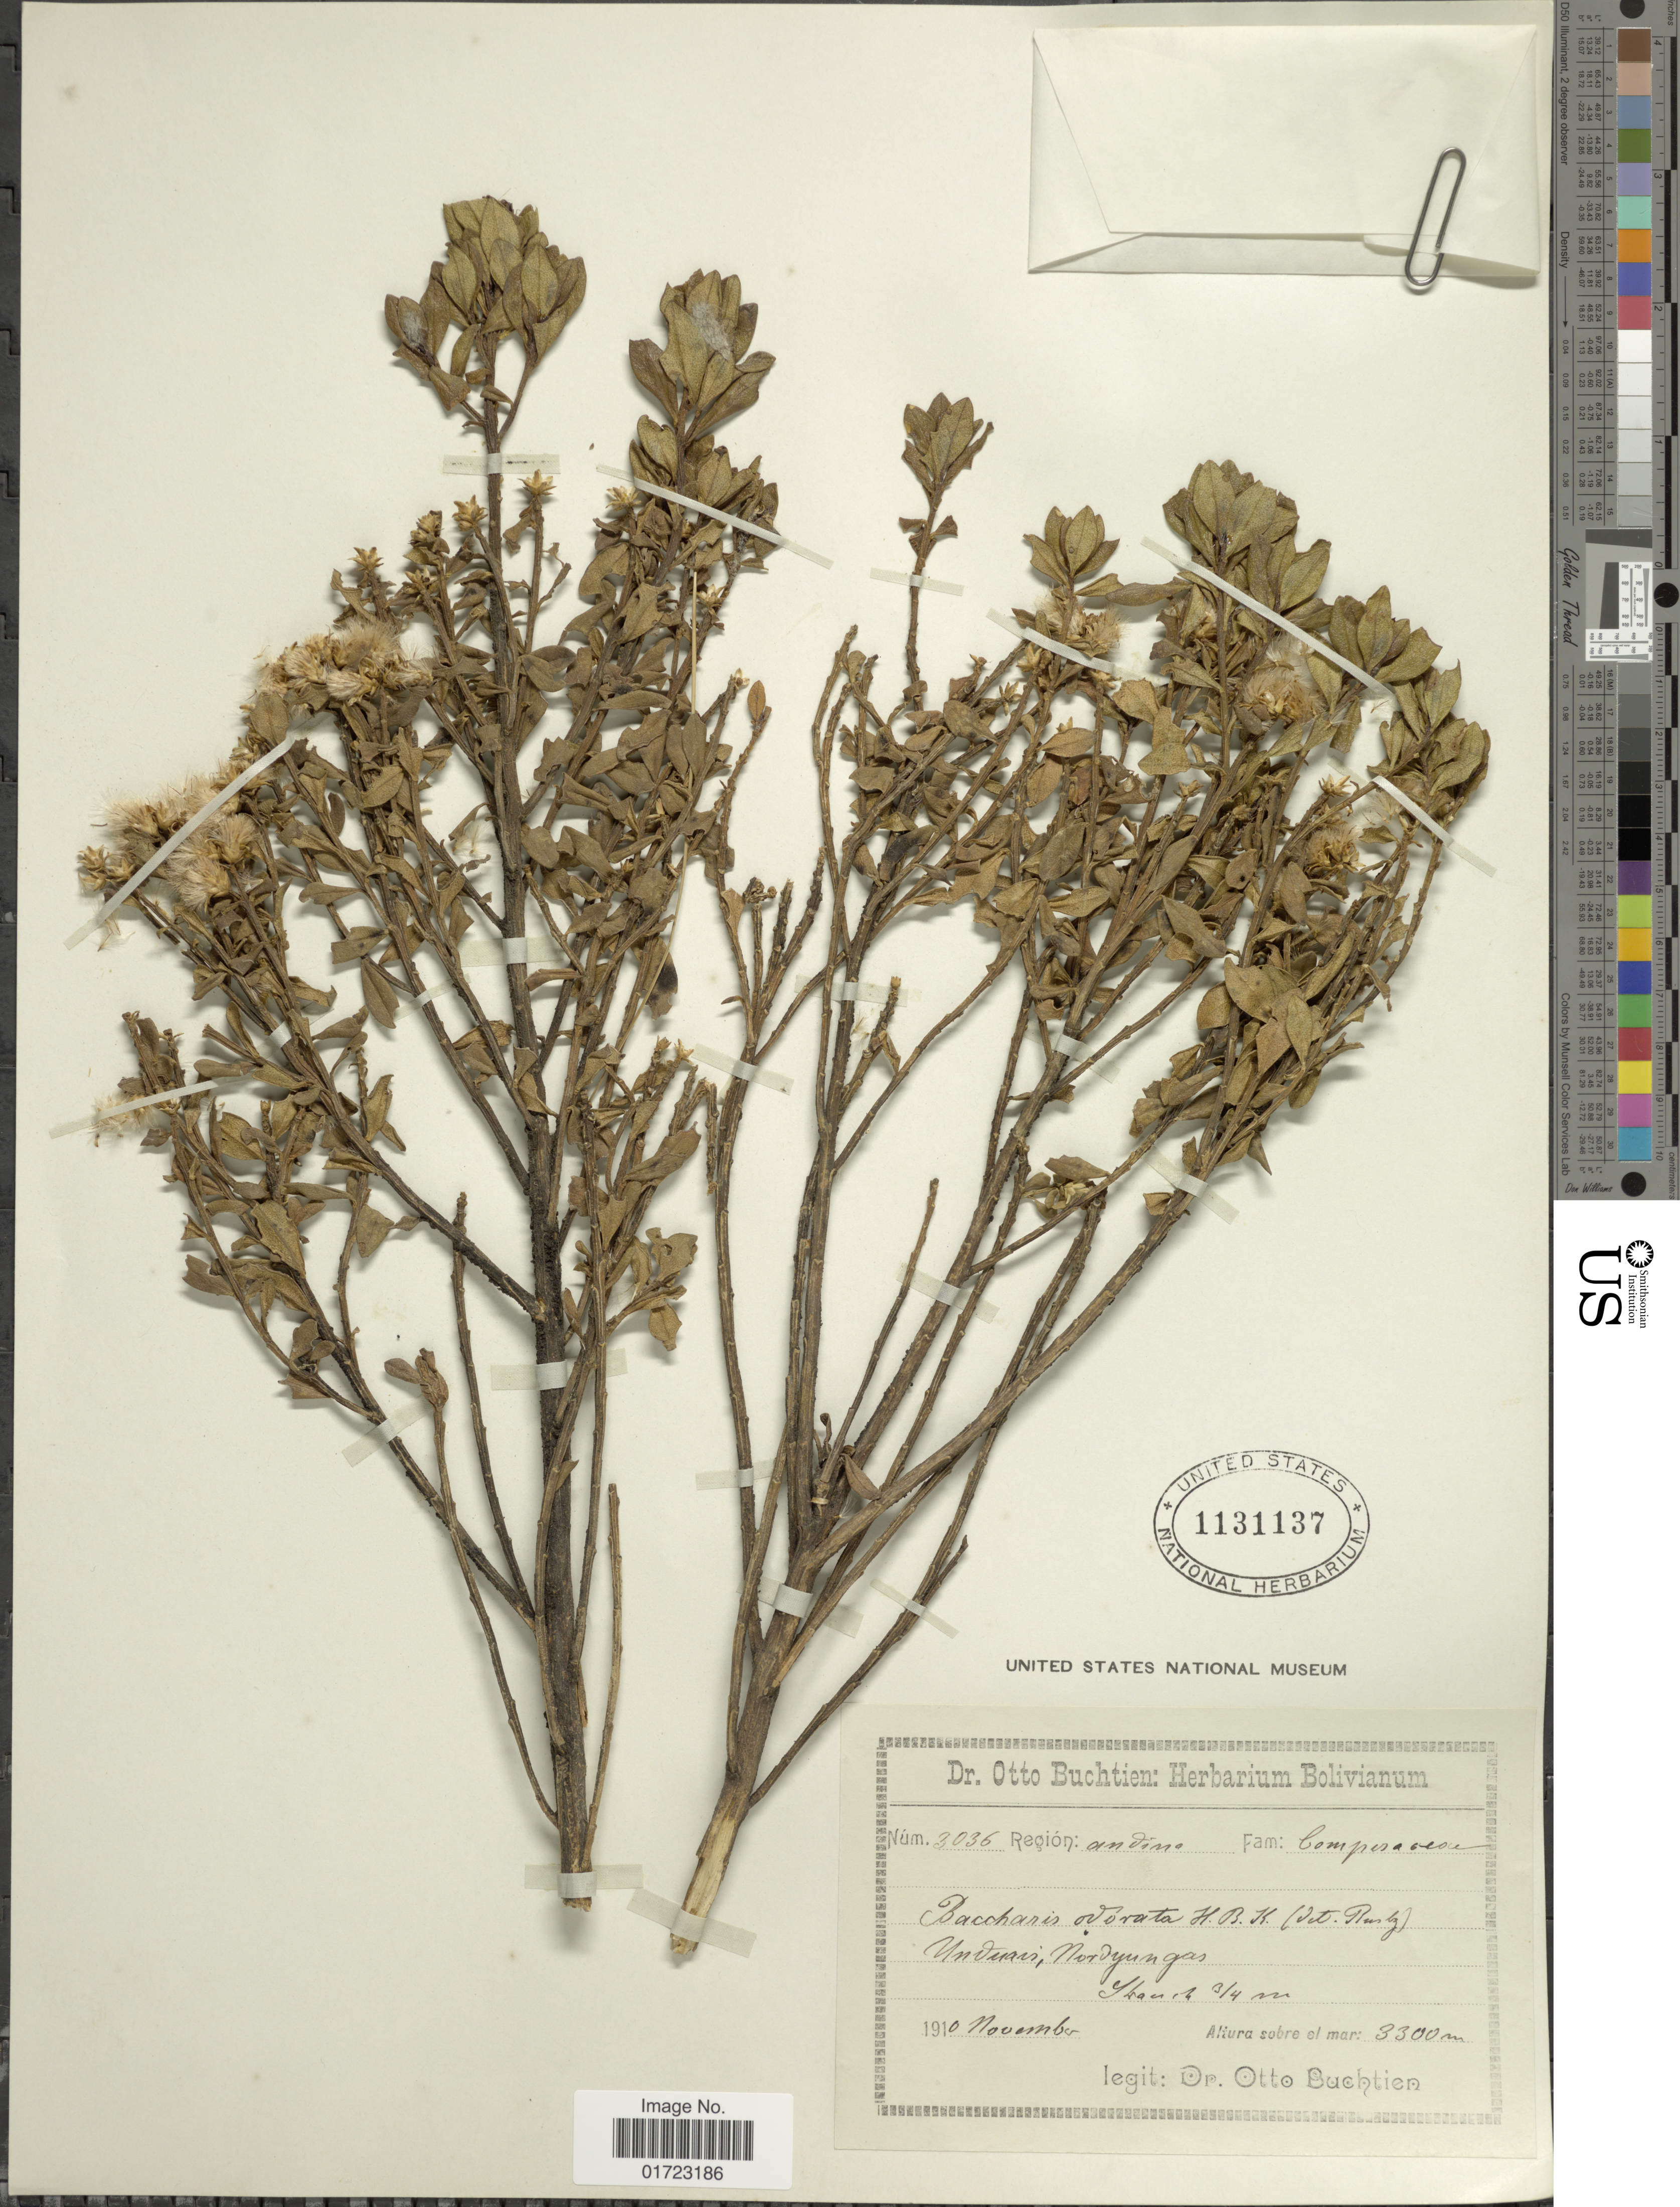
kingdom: Plantae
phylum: Tracheophyta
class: Magnoliopsida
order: Asterales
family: Asteraceae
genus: Baccharis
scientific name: Baccharis peruviana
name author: Cuatrec.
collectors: O. Buchtien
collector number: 3036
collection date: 1910-11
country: Bolivia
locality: Unduavi, Nordyungas, Strauch. Region Andine.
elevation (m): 3300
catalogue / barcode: US 1131137